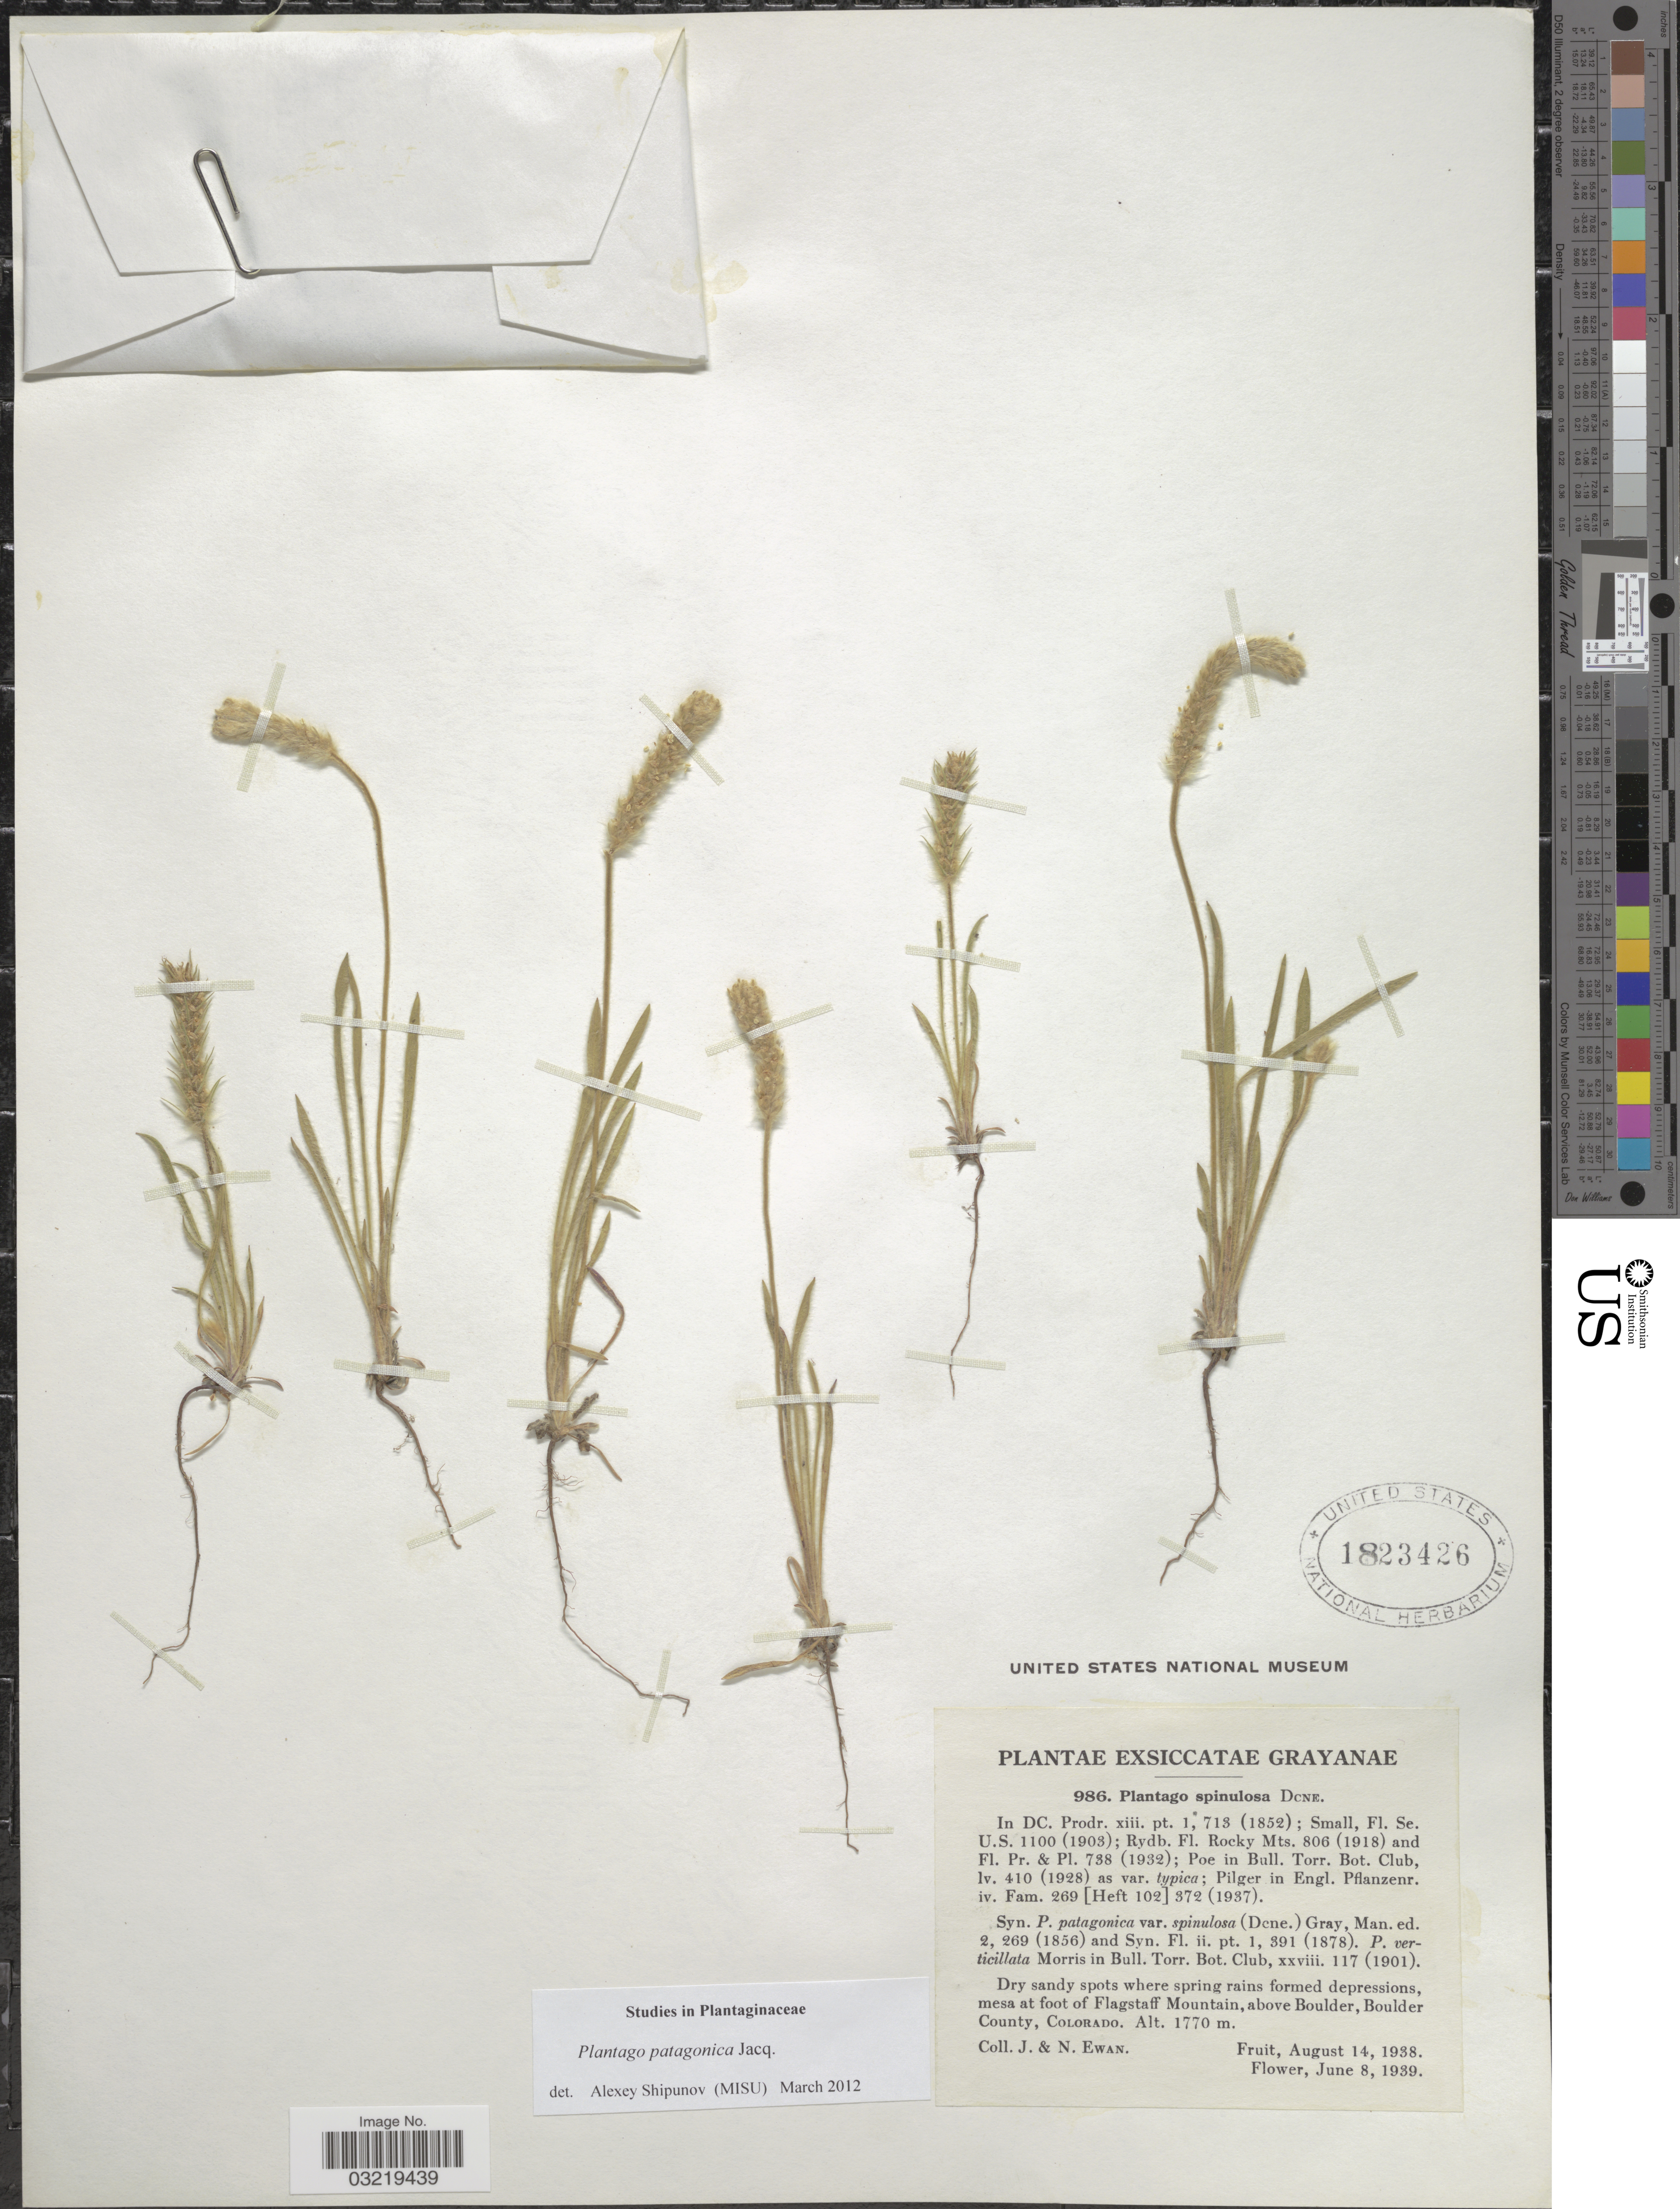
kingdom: Plantae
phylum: Tracheophyta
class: Magnoliopsida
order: Lamiales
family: Plantaginaceae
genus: Plantago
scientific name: Plantago patagonica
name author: Jacq.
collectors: J. A. Ewan & N. Ewan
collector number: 986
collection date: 1938-08-14/1939-06-08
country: United States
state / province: Colorado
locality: Mesa at foot of Flagstaff Mountain, above Boulder, Boulder County.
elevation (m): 1770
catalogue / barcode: US 1823426